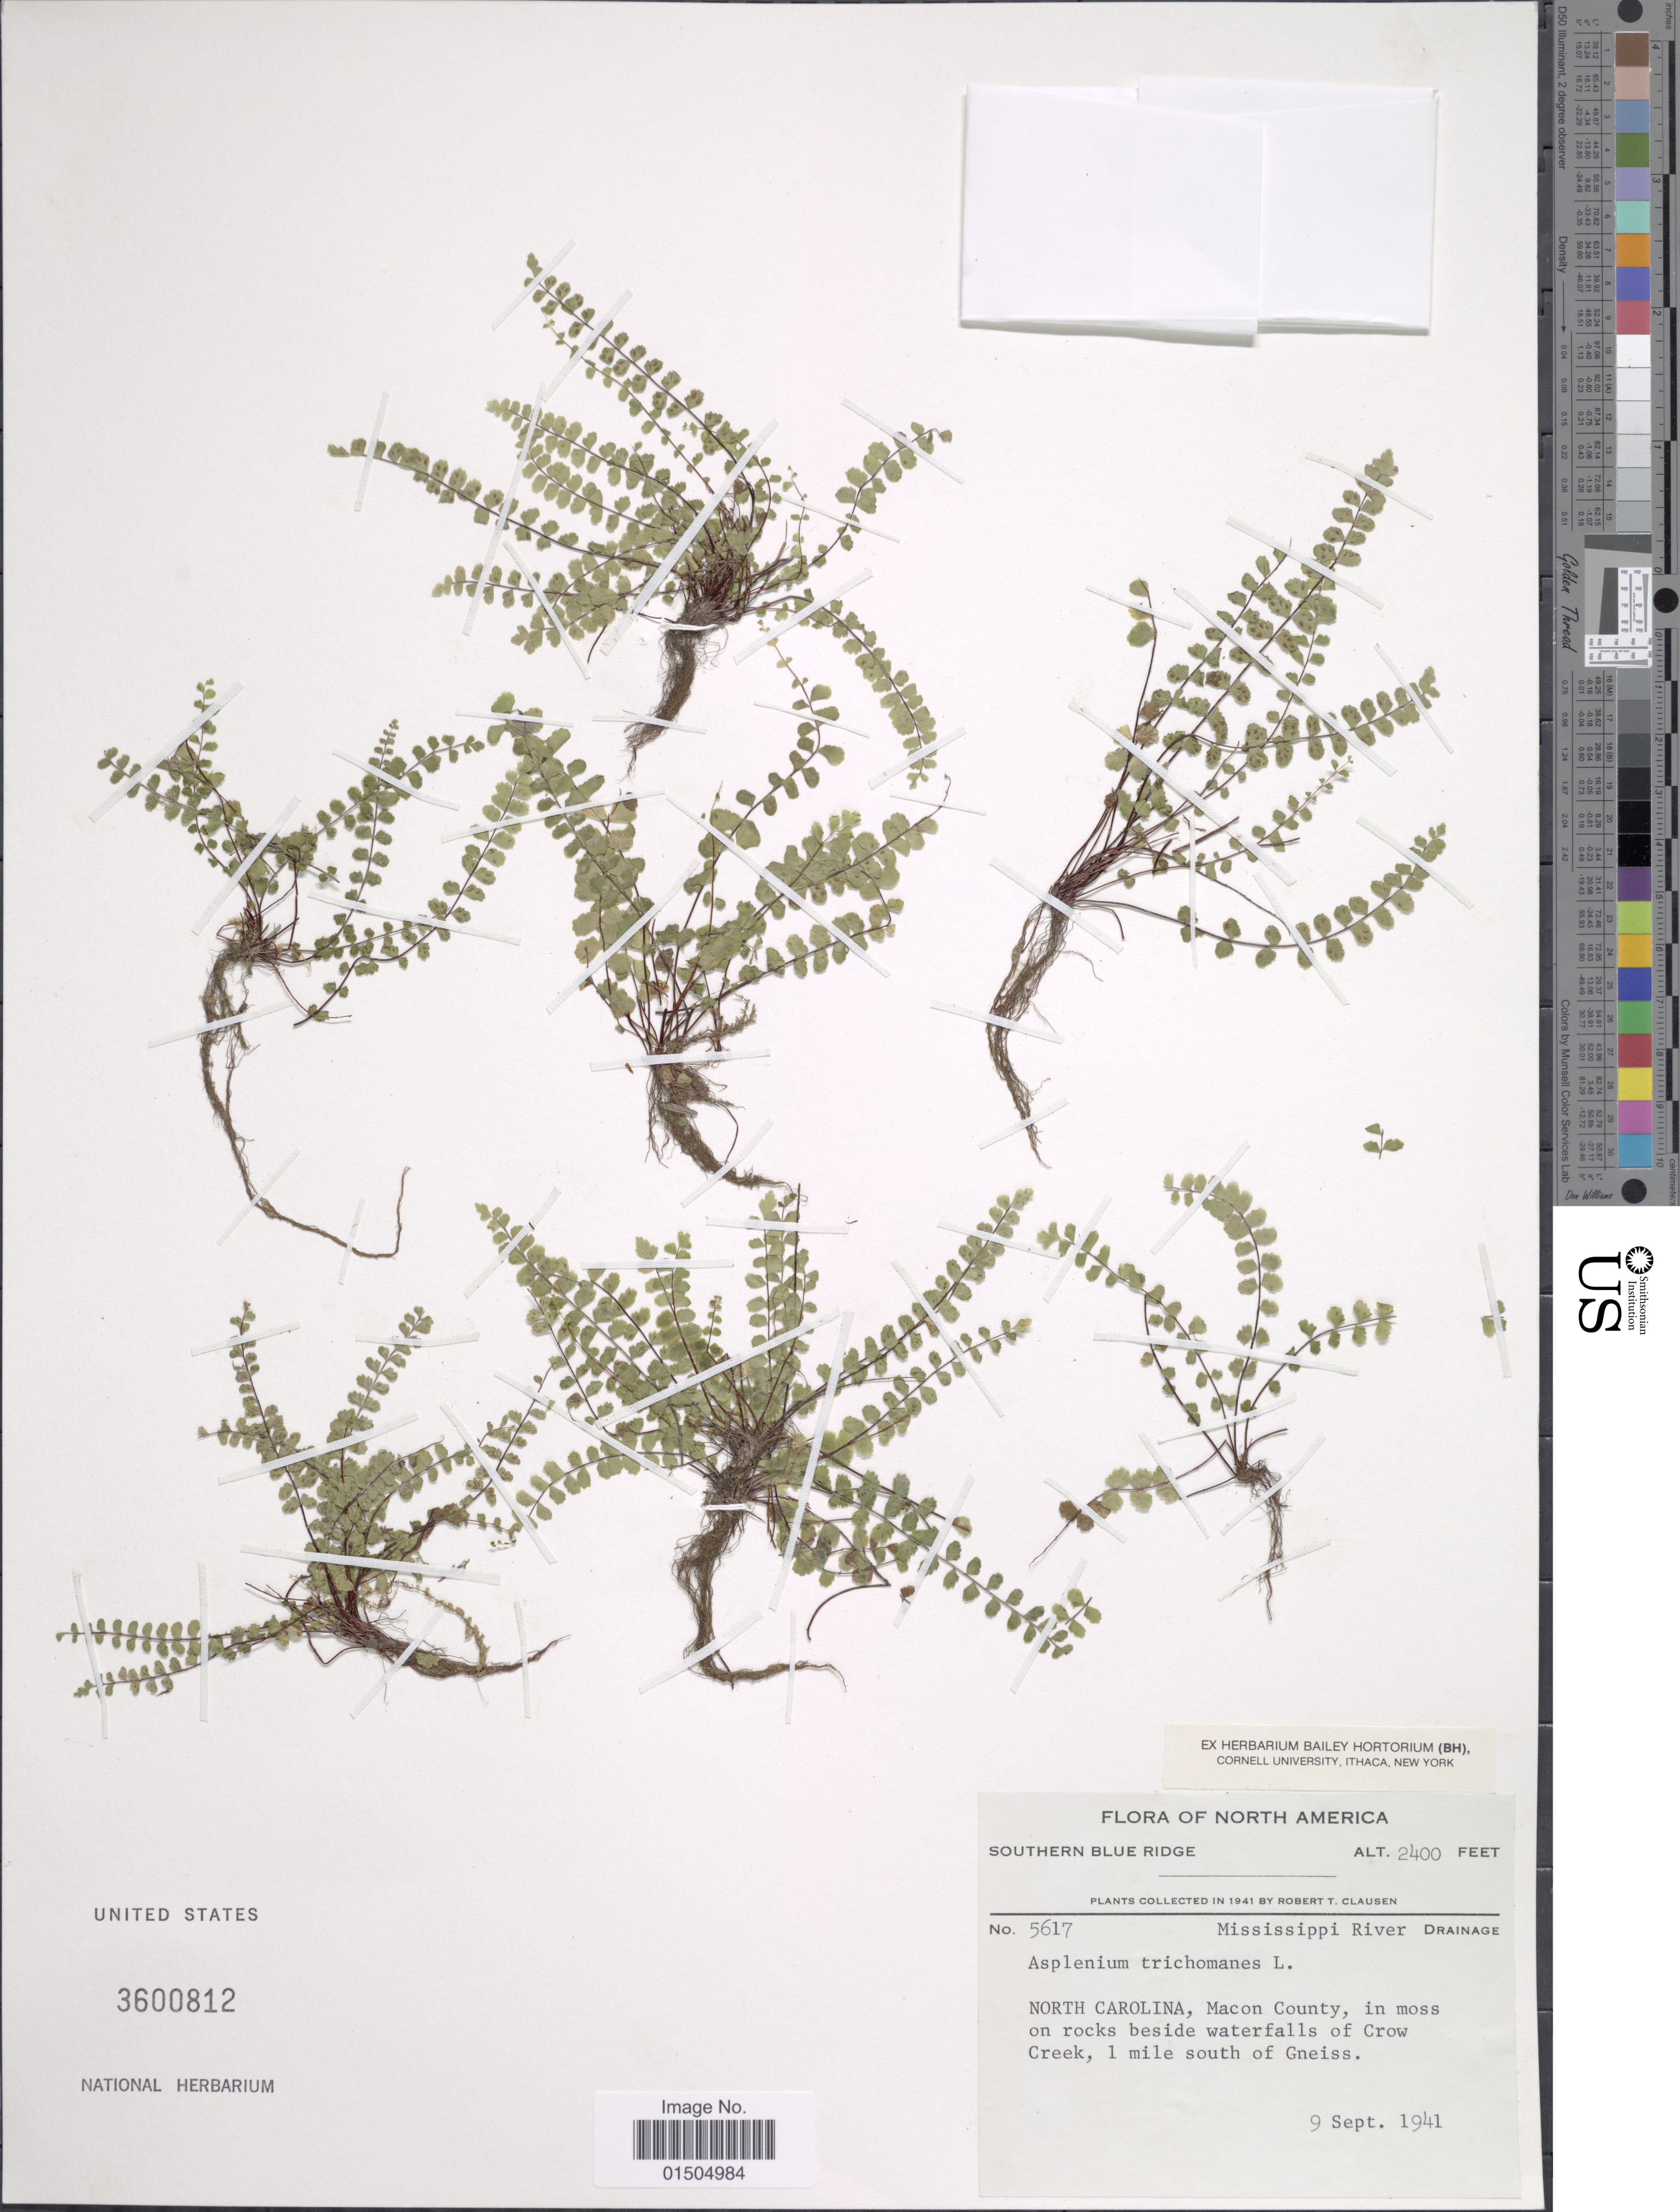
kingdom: Plantae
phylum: Tracheophyta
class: Polypodiopsida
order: Polypodiales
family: Aspleniaceae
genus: Asplenium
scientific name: Asplenium trichomanes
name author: L.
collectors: R. T. Clausen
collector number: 5617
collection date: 1941-09-09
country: United States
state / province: North Carolina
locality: Southern Blue Ridge. Mississippi River Drainage. Macon County, in moss on rocks beside waterfalls of Crow Creek, 1 mile south of Gneiss.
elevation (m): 732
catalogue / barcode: US 3600812